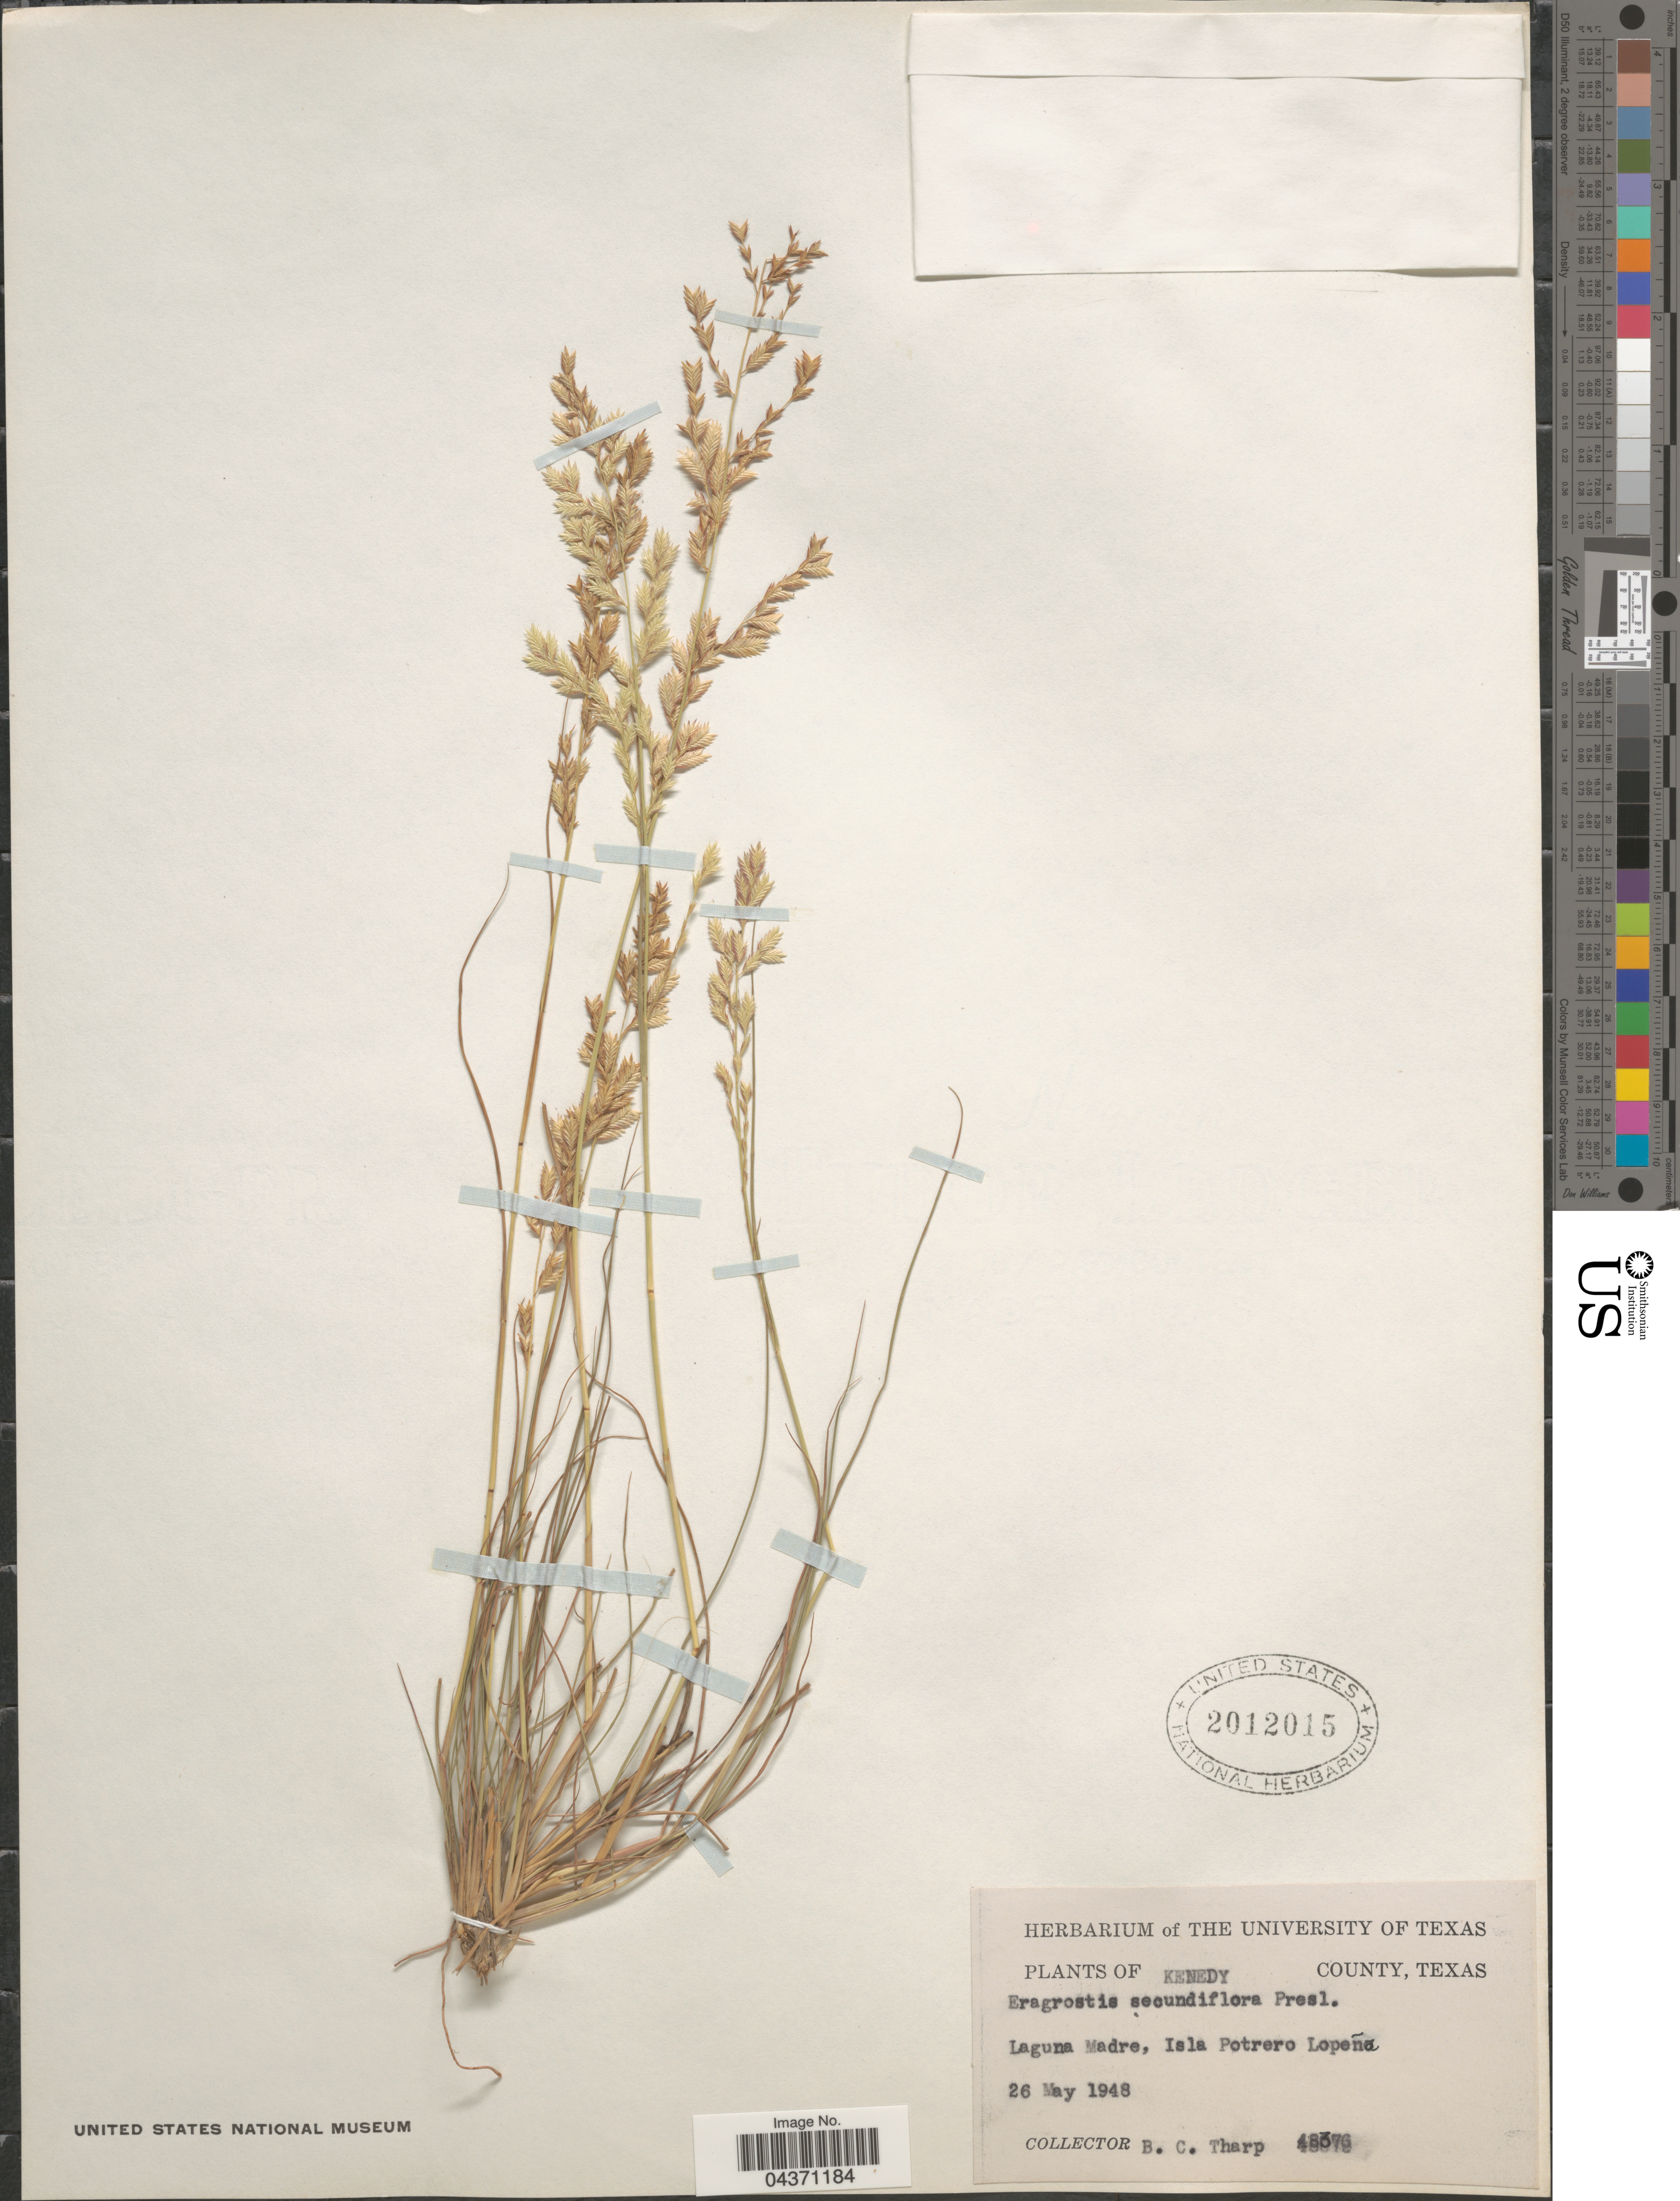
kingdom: Plantae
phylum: Tracheophyta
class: Liliopsida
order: Poales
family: Poaceae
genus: Eragrostis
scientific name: Eragrostis secundiflora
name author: J. Presl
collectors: B. C. Tharp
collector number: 48376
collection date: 1948-05-26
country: United States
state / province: Texas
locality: Kenedy County. Laguna Madre, Isla Potrero Lopeña.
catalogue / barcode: US 2012015